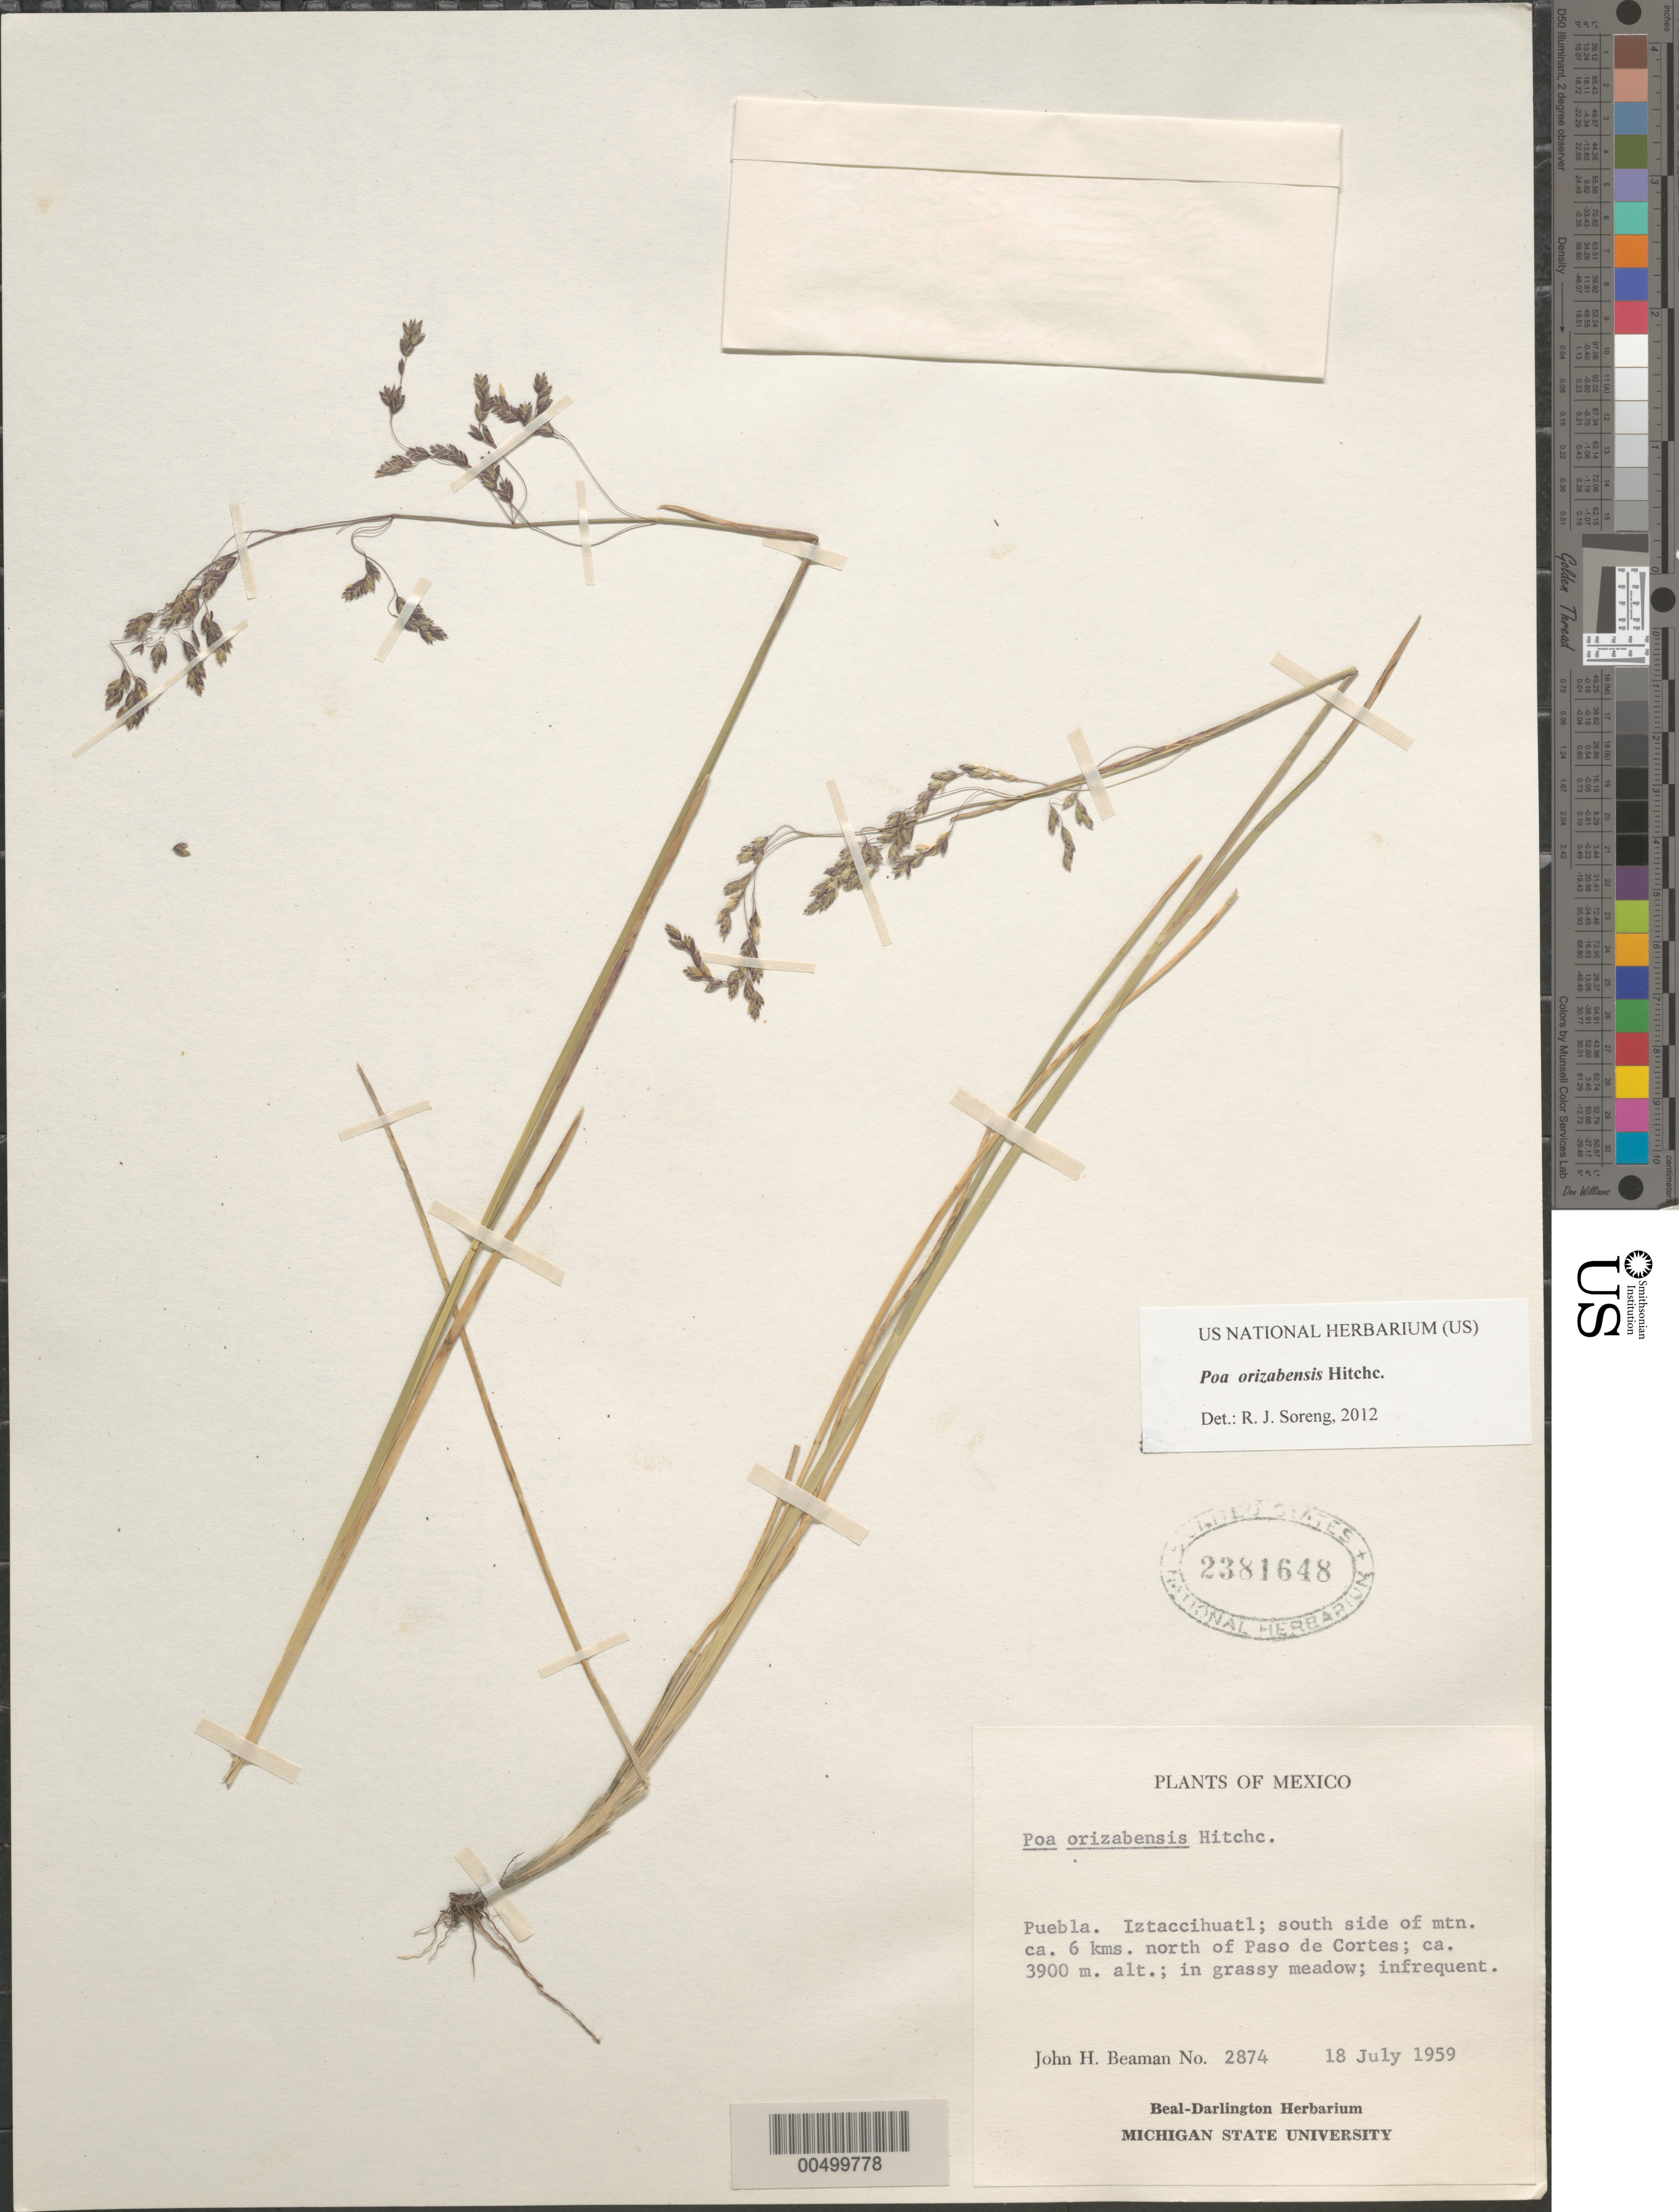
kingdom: Plantae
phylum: Tracheophyta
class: Liliopsida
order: Poales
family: Poaceae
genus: Poa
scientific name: Poa orizabensis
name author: Hitchc.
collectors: J. H. Beaman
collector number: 2874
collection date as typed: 18 Jul 1959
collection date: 1959-07-18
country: Mexico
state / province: Puebla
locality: Iztaccihuatl, S side of mtn, ca 6 km N of Paso de Cortes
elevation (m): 3900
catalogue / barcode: US 2381648